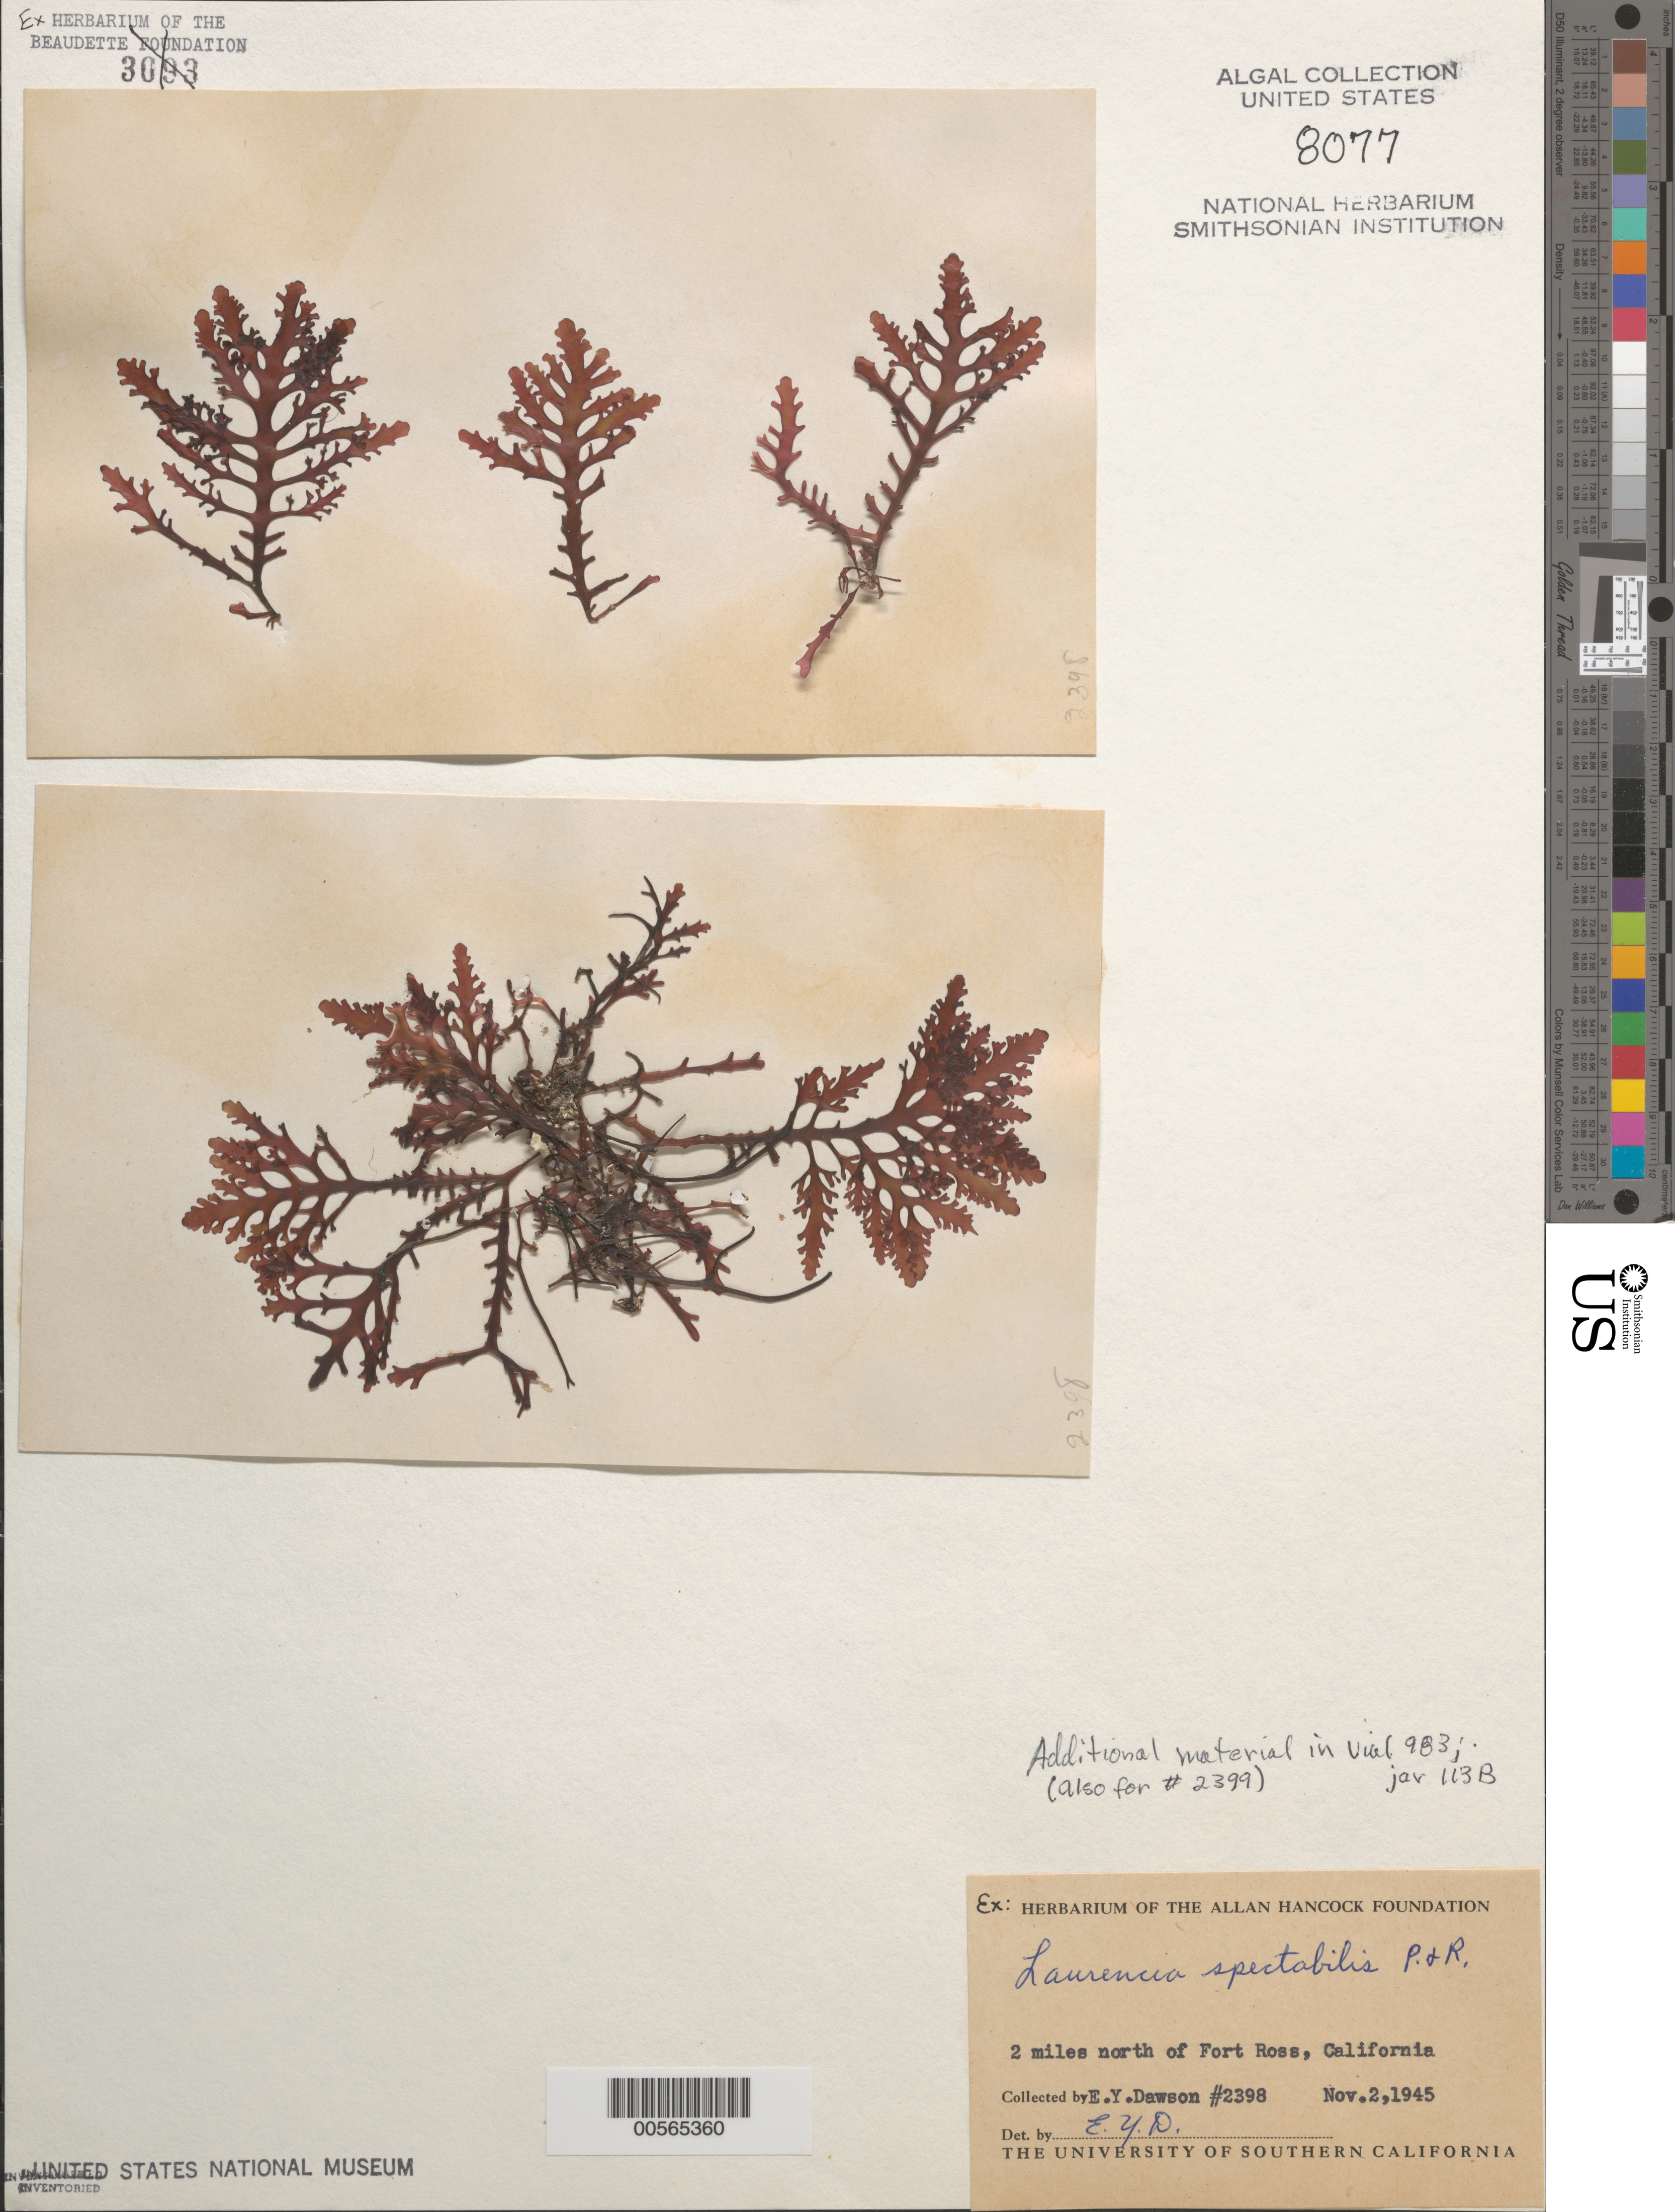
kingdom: Plantae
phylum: Rhodophyta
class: Florideophyceae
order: Ceramiales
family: Rhodomelaceae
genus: Osmundea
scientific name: Osmundea spectabilis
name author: (Postels & Rupr.) K.W. Nam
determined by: Algae name updating Project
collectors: E. Y. Dawson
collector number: EYD 2398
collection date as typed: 02 Nov 1945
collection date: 1945-11-02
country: United States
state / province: California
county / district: Sonoma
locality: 2 miles north of Fort Ross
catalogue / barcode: US 8077